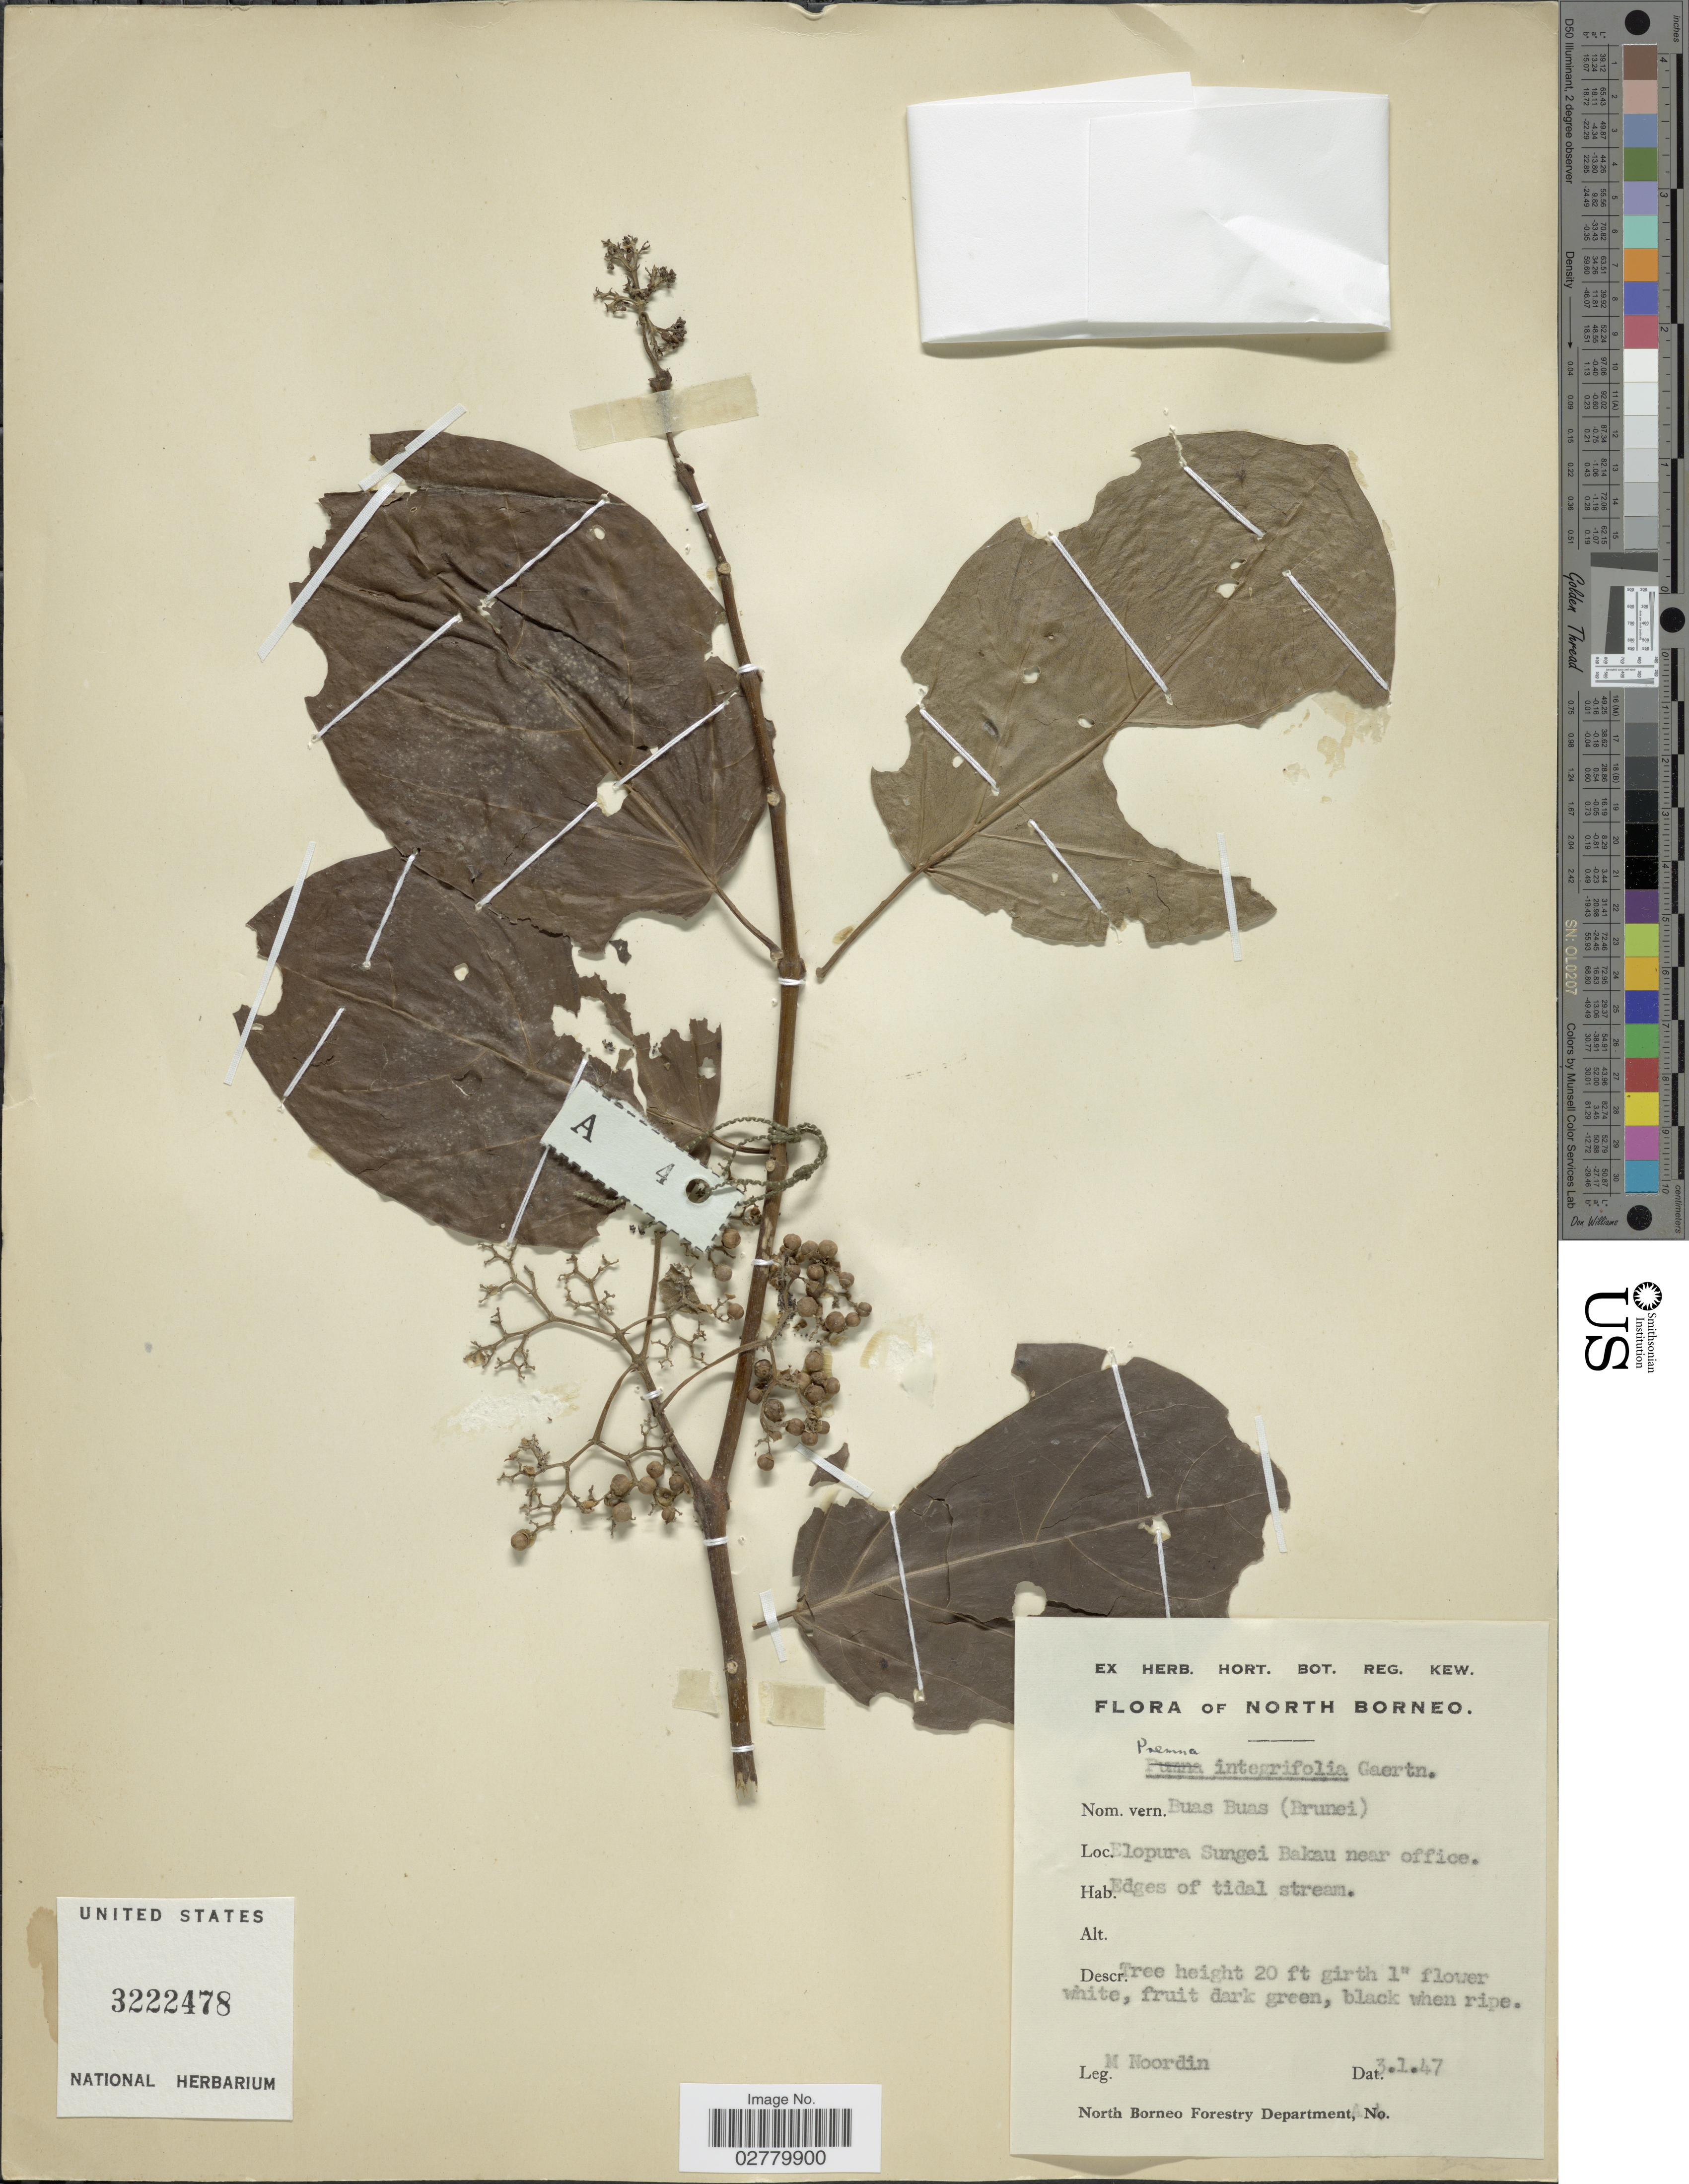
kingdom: Plantae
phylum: Tracheophyta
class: Magnoliopsida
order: Lamiales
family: Lamiaceae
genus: Premna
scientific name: Premna serratifolia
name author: L.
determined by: Strong, Mark T., (BOT), Smithsonian Institution - National Museum of Natural History (UNITED STATES)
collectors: A. Noordin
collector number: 41*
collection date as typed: Transcribed d/m/y: 3/1/47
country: Malaysia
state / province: Sabah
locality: North Borneo. Elopura Sungei Bakau near office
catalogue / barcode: US 3222478